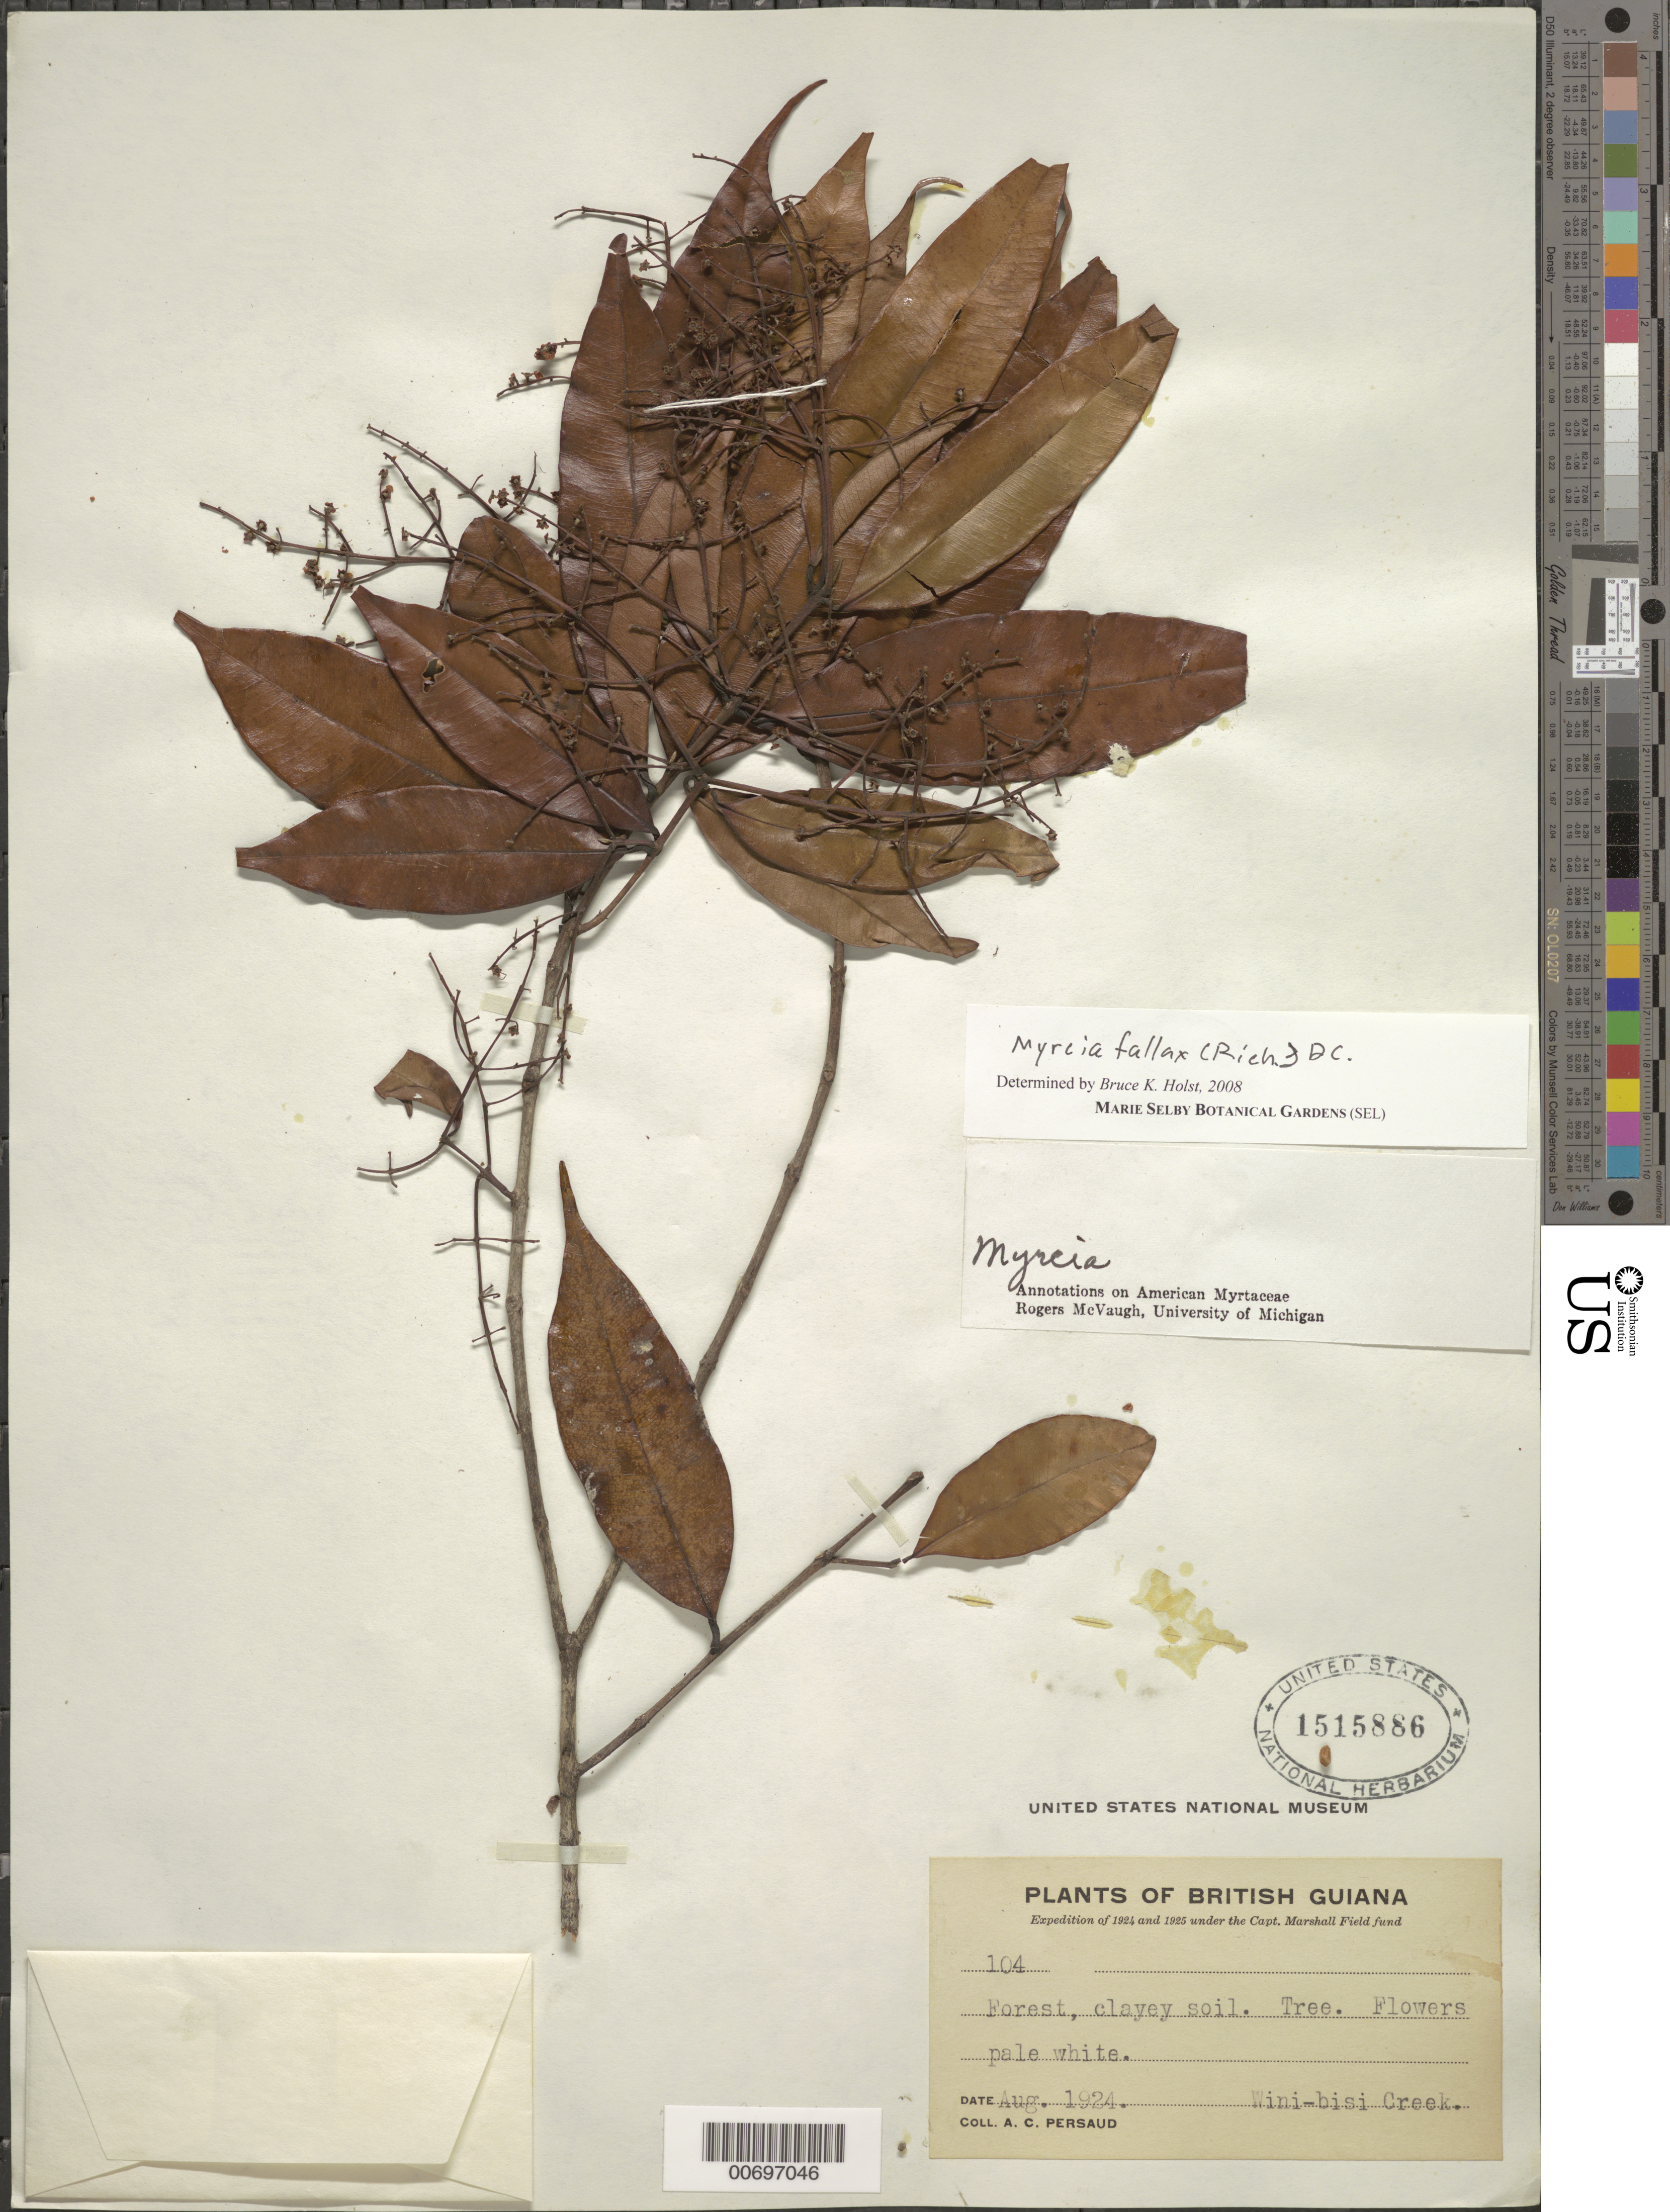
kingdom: Plantae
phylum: Tracheophyta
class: Magnoliopsida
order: Myrtales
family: Myrtaceae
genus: Myrcia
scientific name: Myrcia fallax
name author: (Rich.) DC.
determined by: Holst, Bruce K.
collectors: A. Persaud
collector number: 104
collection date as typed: Aug-24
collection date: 1924-08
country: Guyana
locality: Wini-Bisi Creek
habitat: Forest, clayey soil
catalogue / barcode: US 1515886